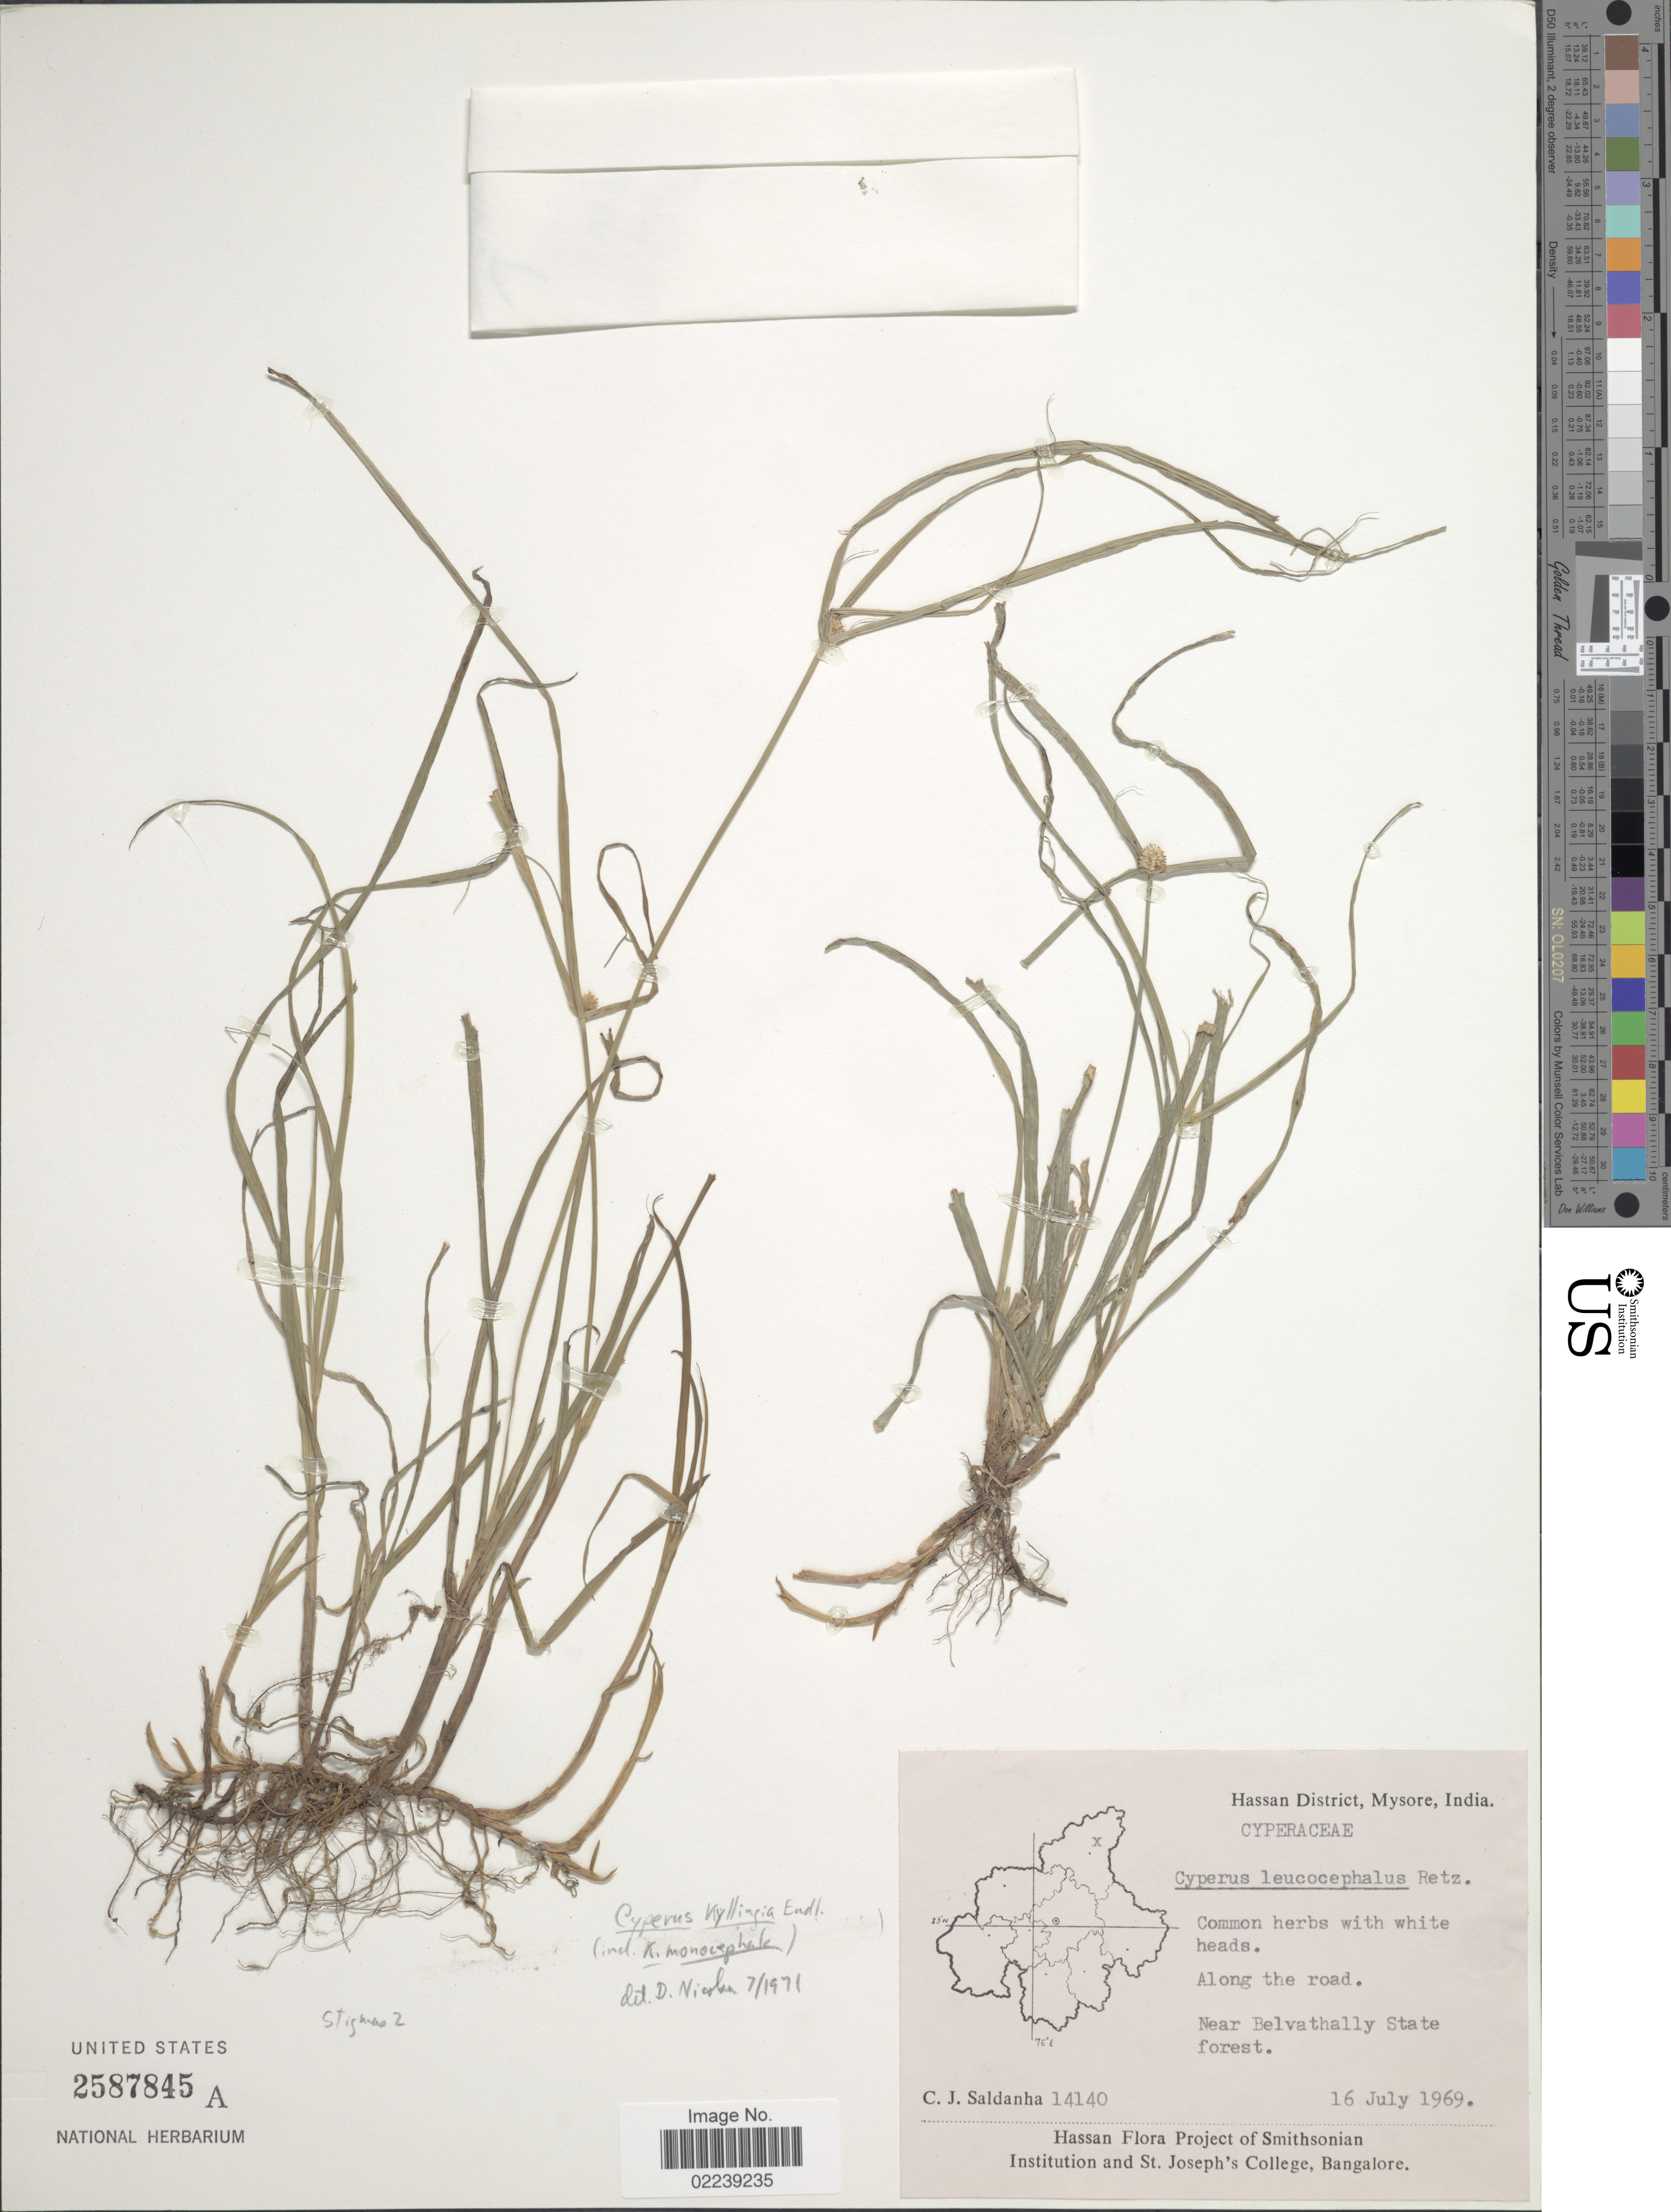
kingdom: Plantae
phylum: Tracheophyta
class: Liliopsida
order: Poales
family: Cyperaceae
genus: Cyperus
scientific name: Cyperus mindorensis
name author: (Steud.) Huygh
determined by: Strong, M. T., (US), Smithsonian Institution - National Museum of Natural History (UNITED STATES)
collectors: C. J. Saldanha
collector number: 14140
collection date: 1969-07-16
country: India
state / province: Karnataka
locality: Hassan District, Mysore. Near Belvathally State forest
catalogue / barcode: US 2587845A